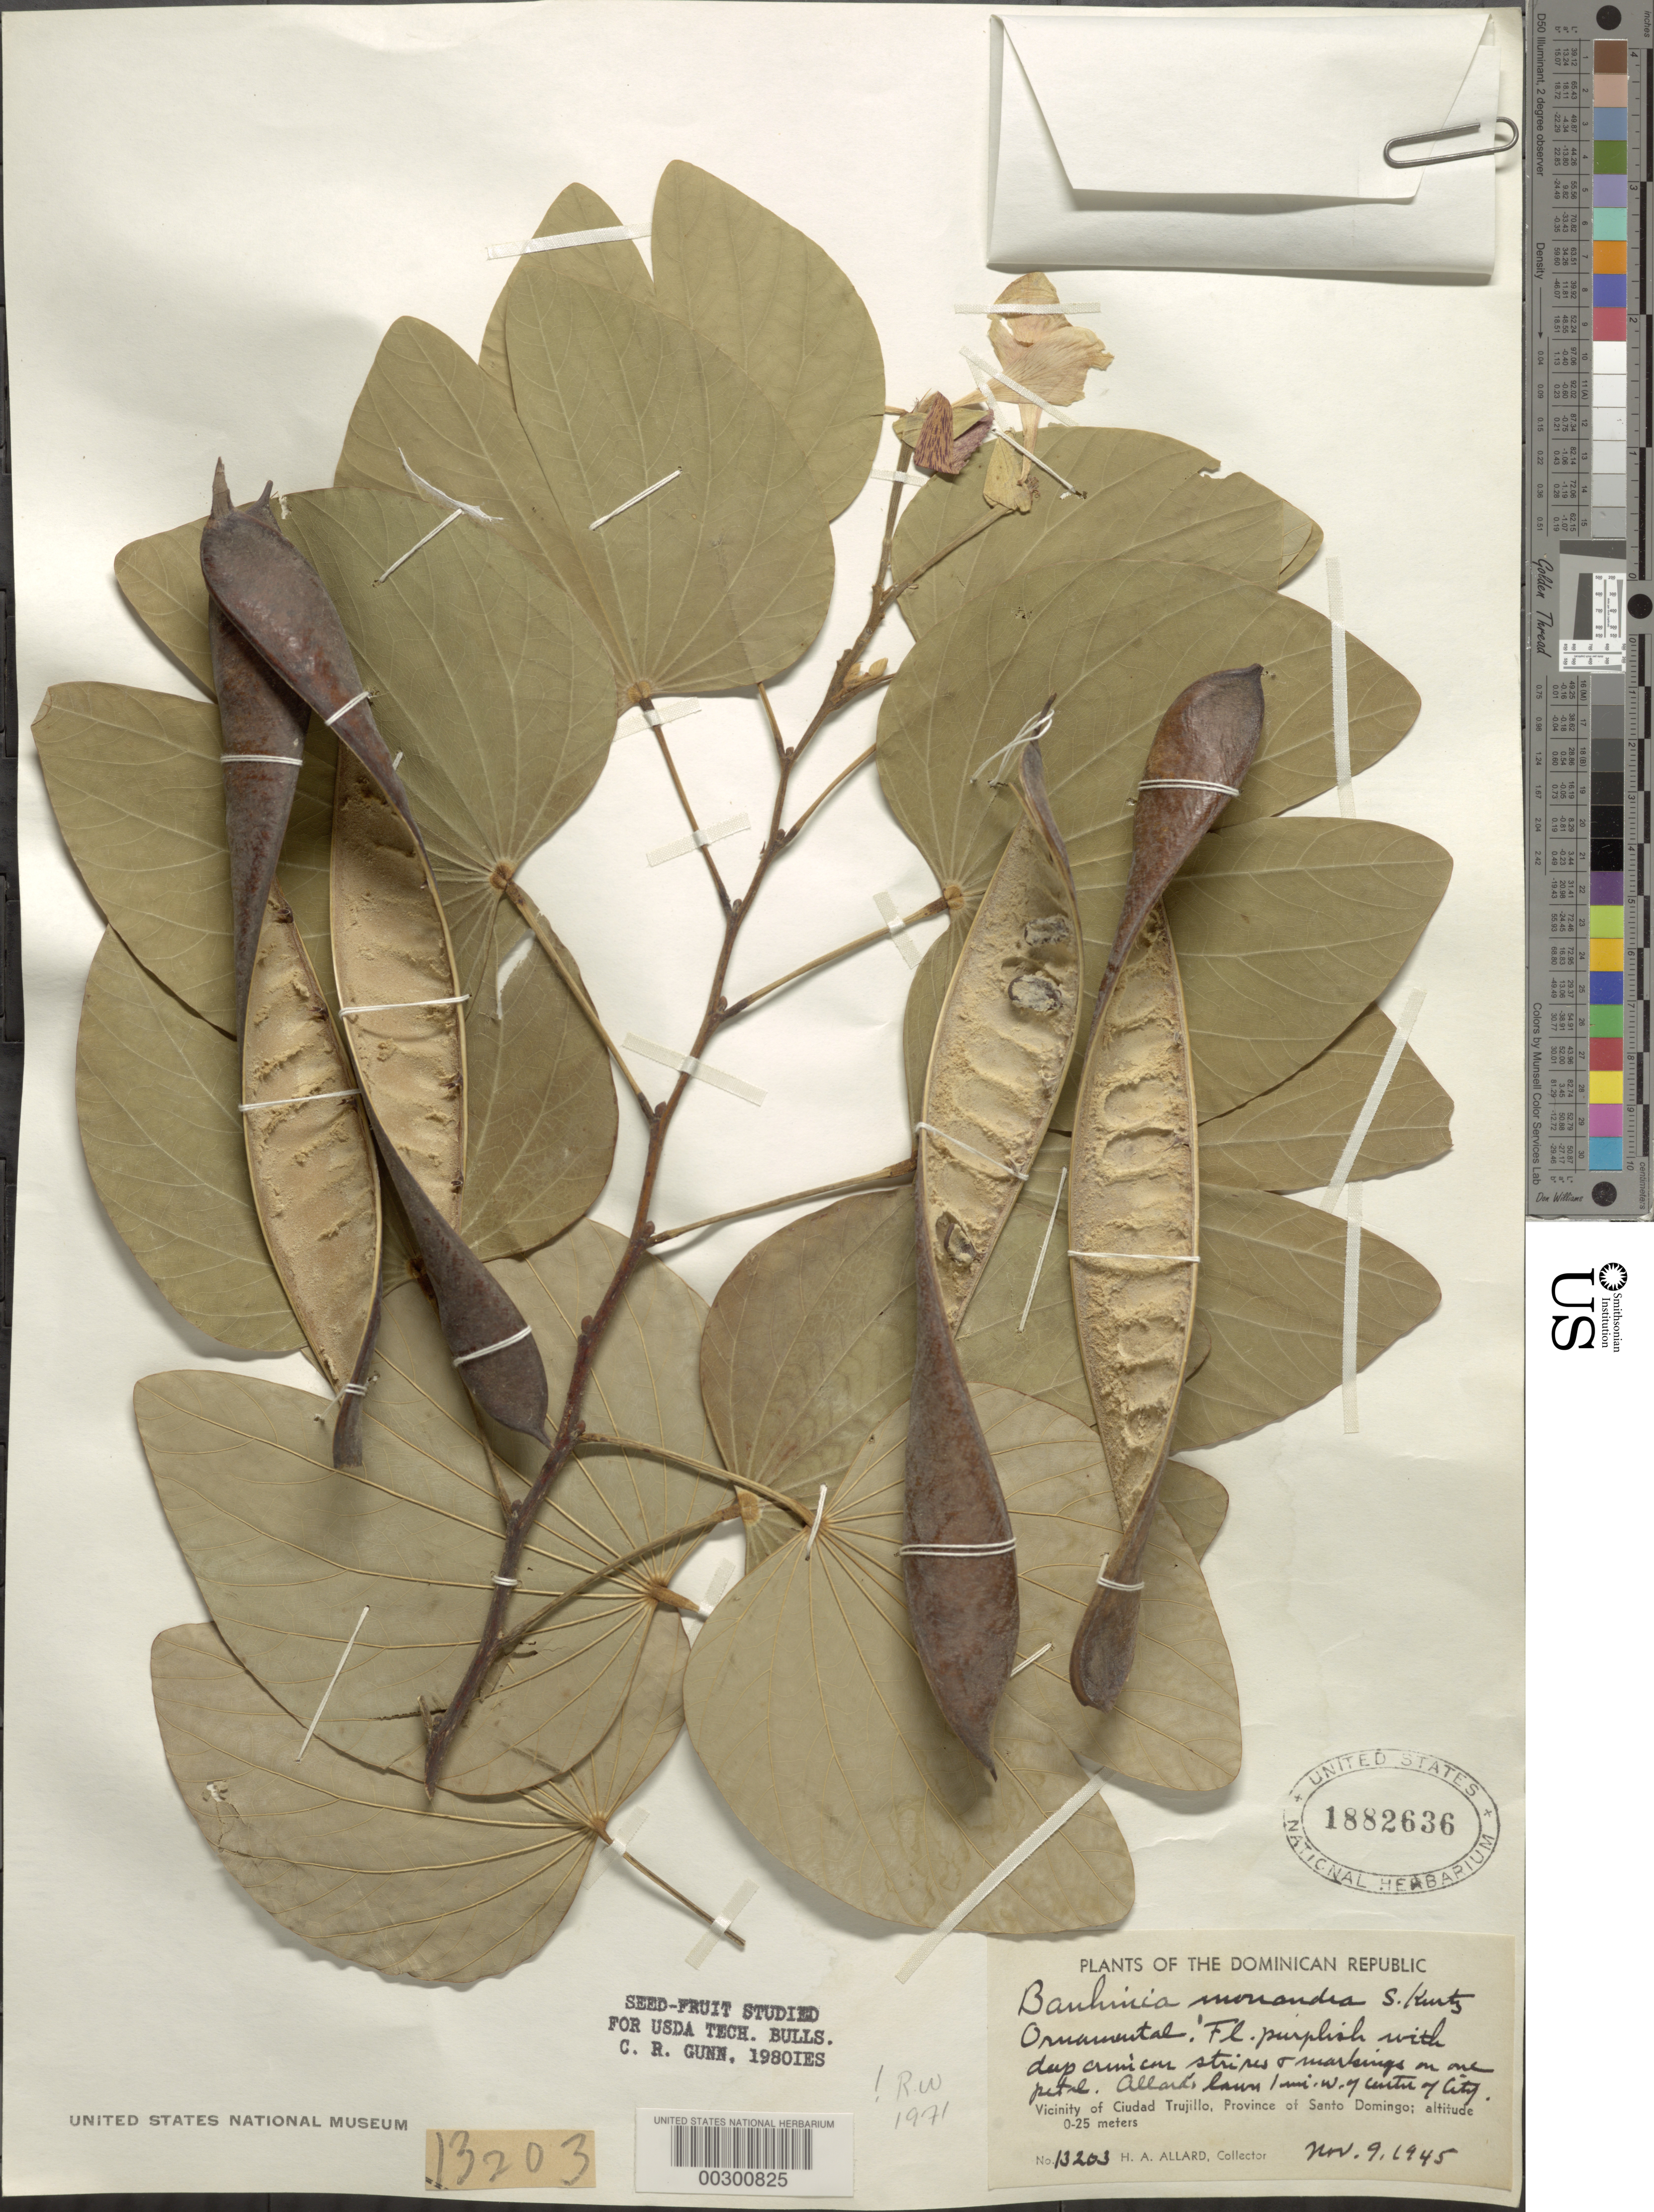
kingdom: Plantae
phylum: Tracheophyta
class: Magnoliopsida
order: Fabales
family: Fabaceae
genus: Bauhinia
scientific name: Bauhinia monandra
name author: Kurz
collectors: H. A. Allard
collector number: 13203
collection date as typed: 09 Nov 1945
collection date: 1945-11-09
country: Dominican Republic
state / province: Distrito Nacional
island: Hispaniola Island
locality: Vicinity of ciudad truillo, prov. of santo domingo, h.a. allard's lawn, 1 mi w of center of city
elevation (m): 0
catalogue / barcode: US 1882636